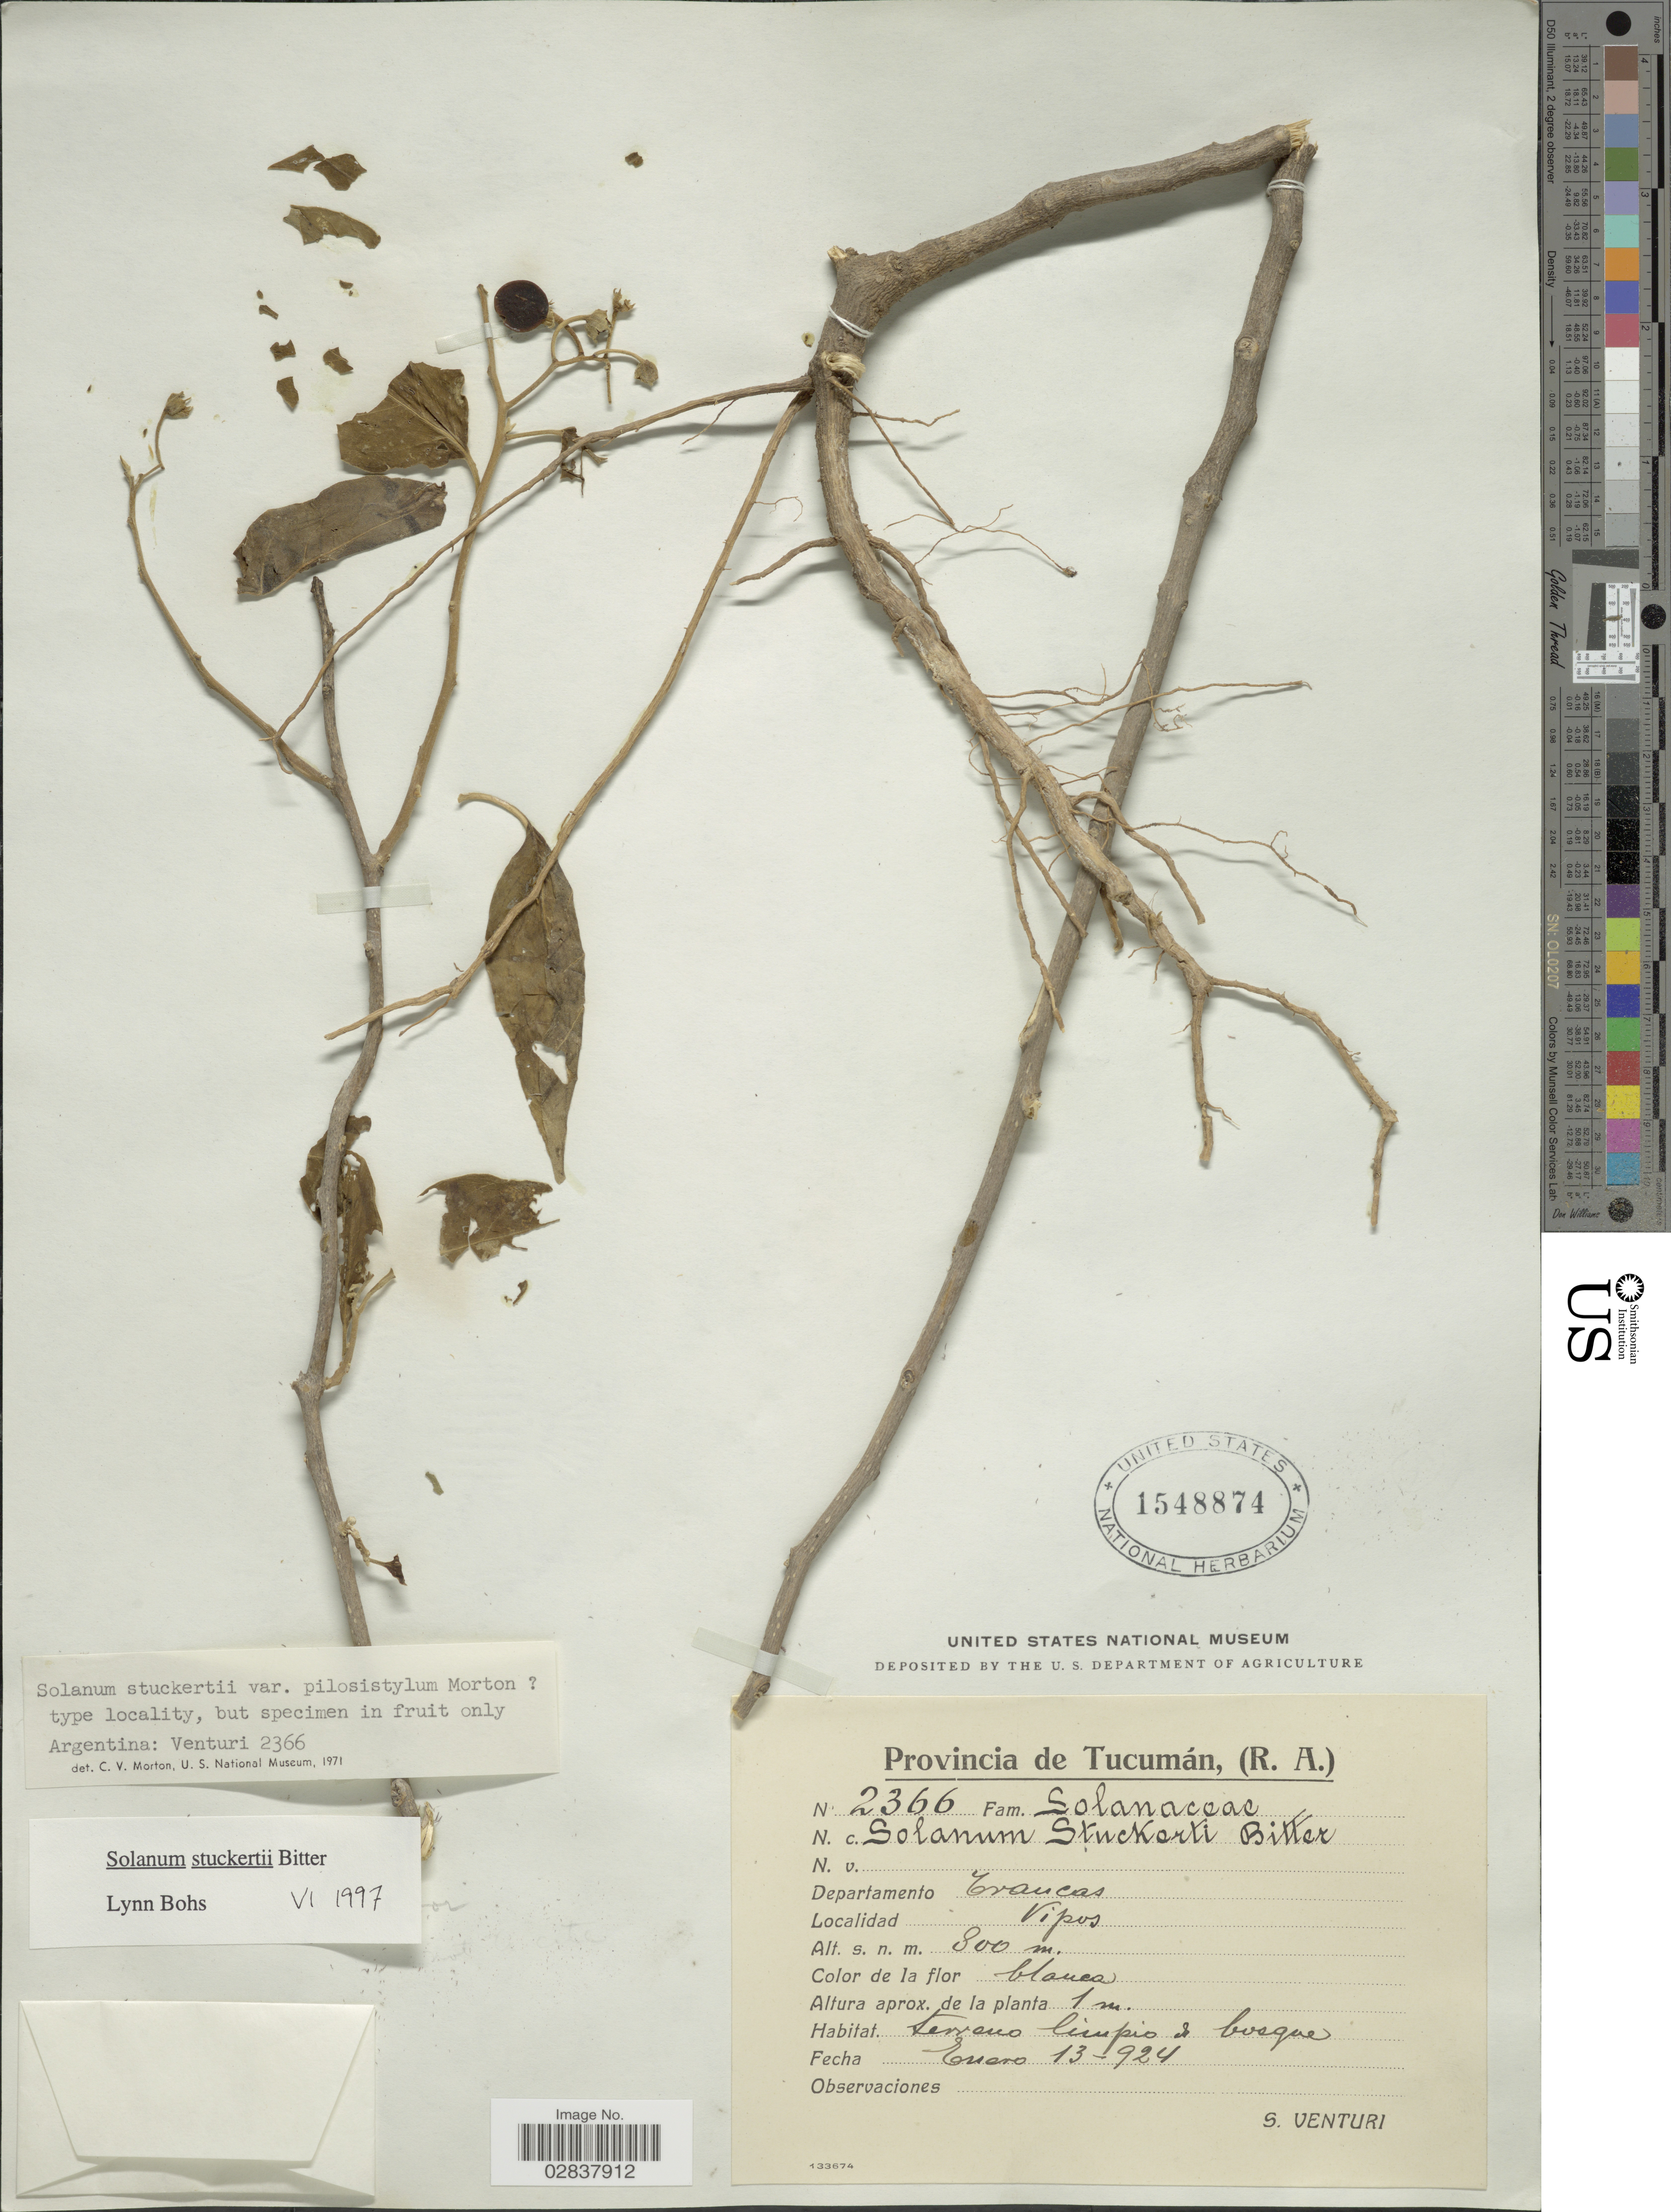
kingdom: Plantae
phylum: Tracheophyta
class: Magnoliopsida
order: Solanales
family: Solanaceae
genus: Solanum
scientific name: Solanum stuckertii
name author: Bitter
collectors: S. Venturi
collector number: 2366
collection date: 1924-01-13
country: Argentina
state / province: Tucuman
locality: (R.A.) Departamento Traucas, Vipos.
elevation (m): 800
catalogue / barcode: US 1548874